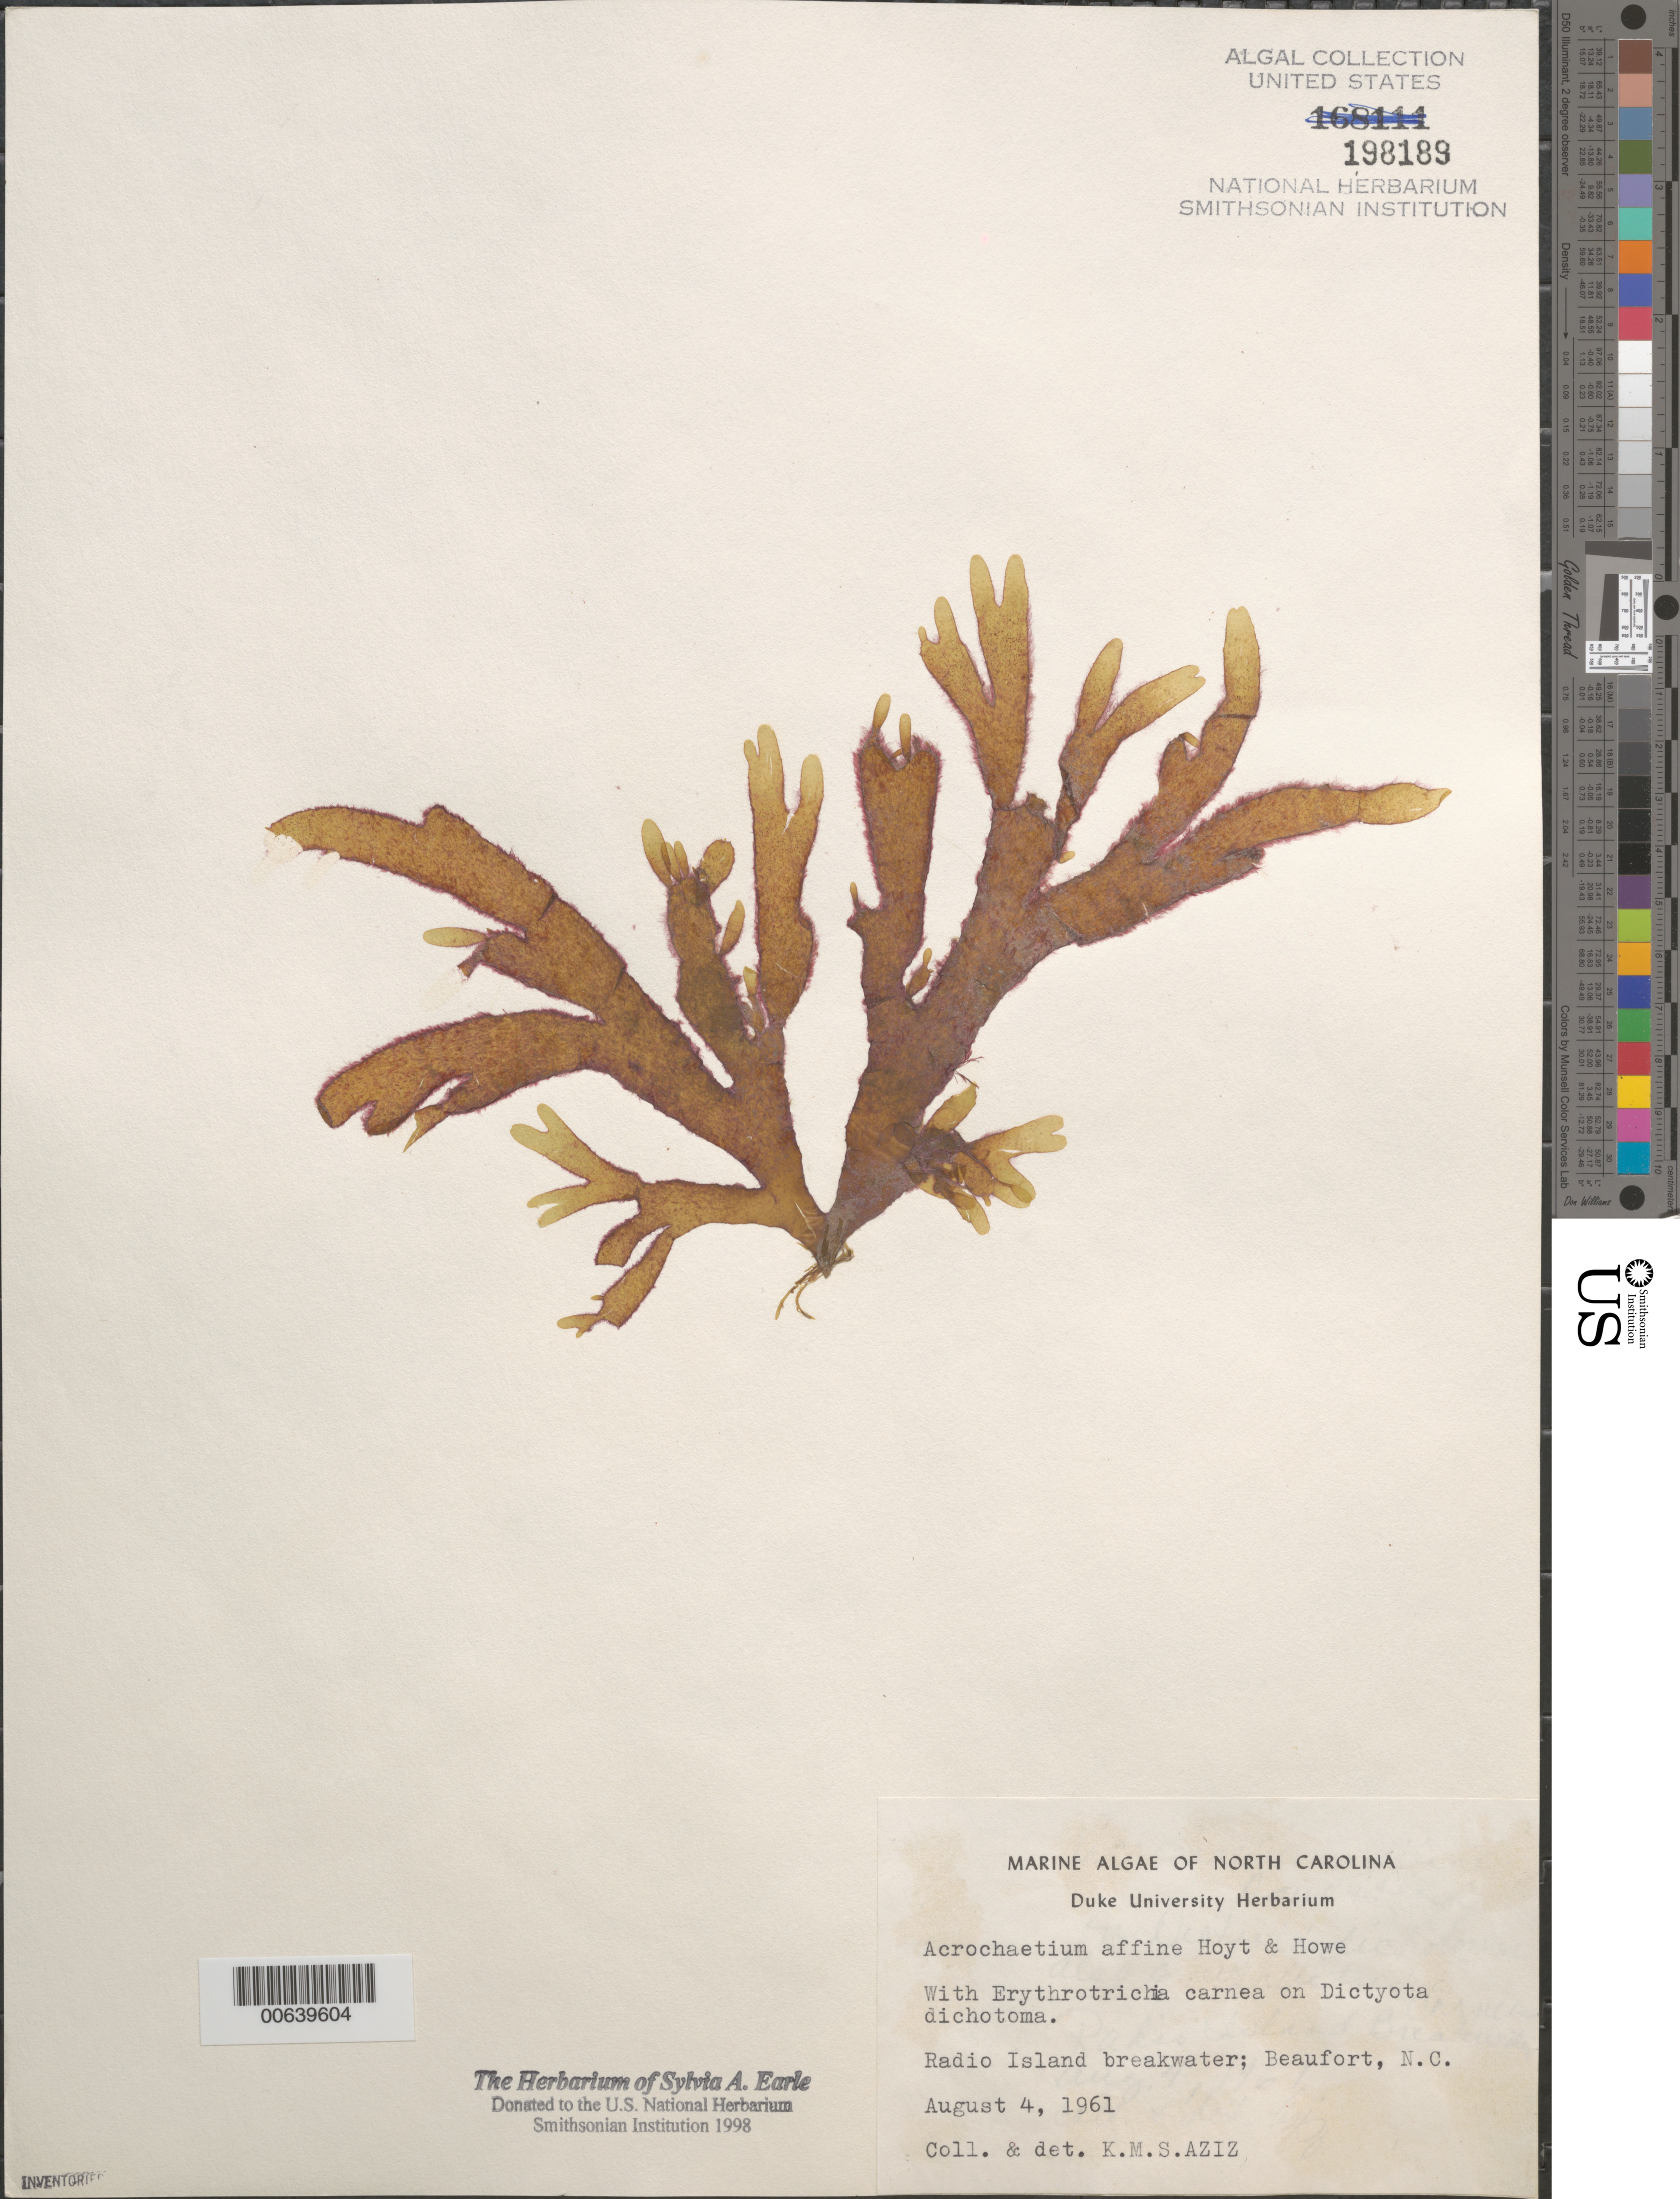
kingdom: Plantae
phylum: Rhodophyta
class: Florideophyceae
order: Acrochaetiales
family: Acrochaetiaceae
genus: Acrochaetium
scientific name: Acrochaetium affine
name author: M. Howe & Hoyt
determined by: Aziz, K. M. S.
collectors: K. M. Aziz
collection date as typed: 04 Aug 1961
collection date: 1961-08-04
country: United States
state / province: North Carolina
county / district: Carteret County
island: Radio Island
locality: Radio Island breakwater, Beaufort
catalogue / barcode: US 198189